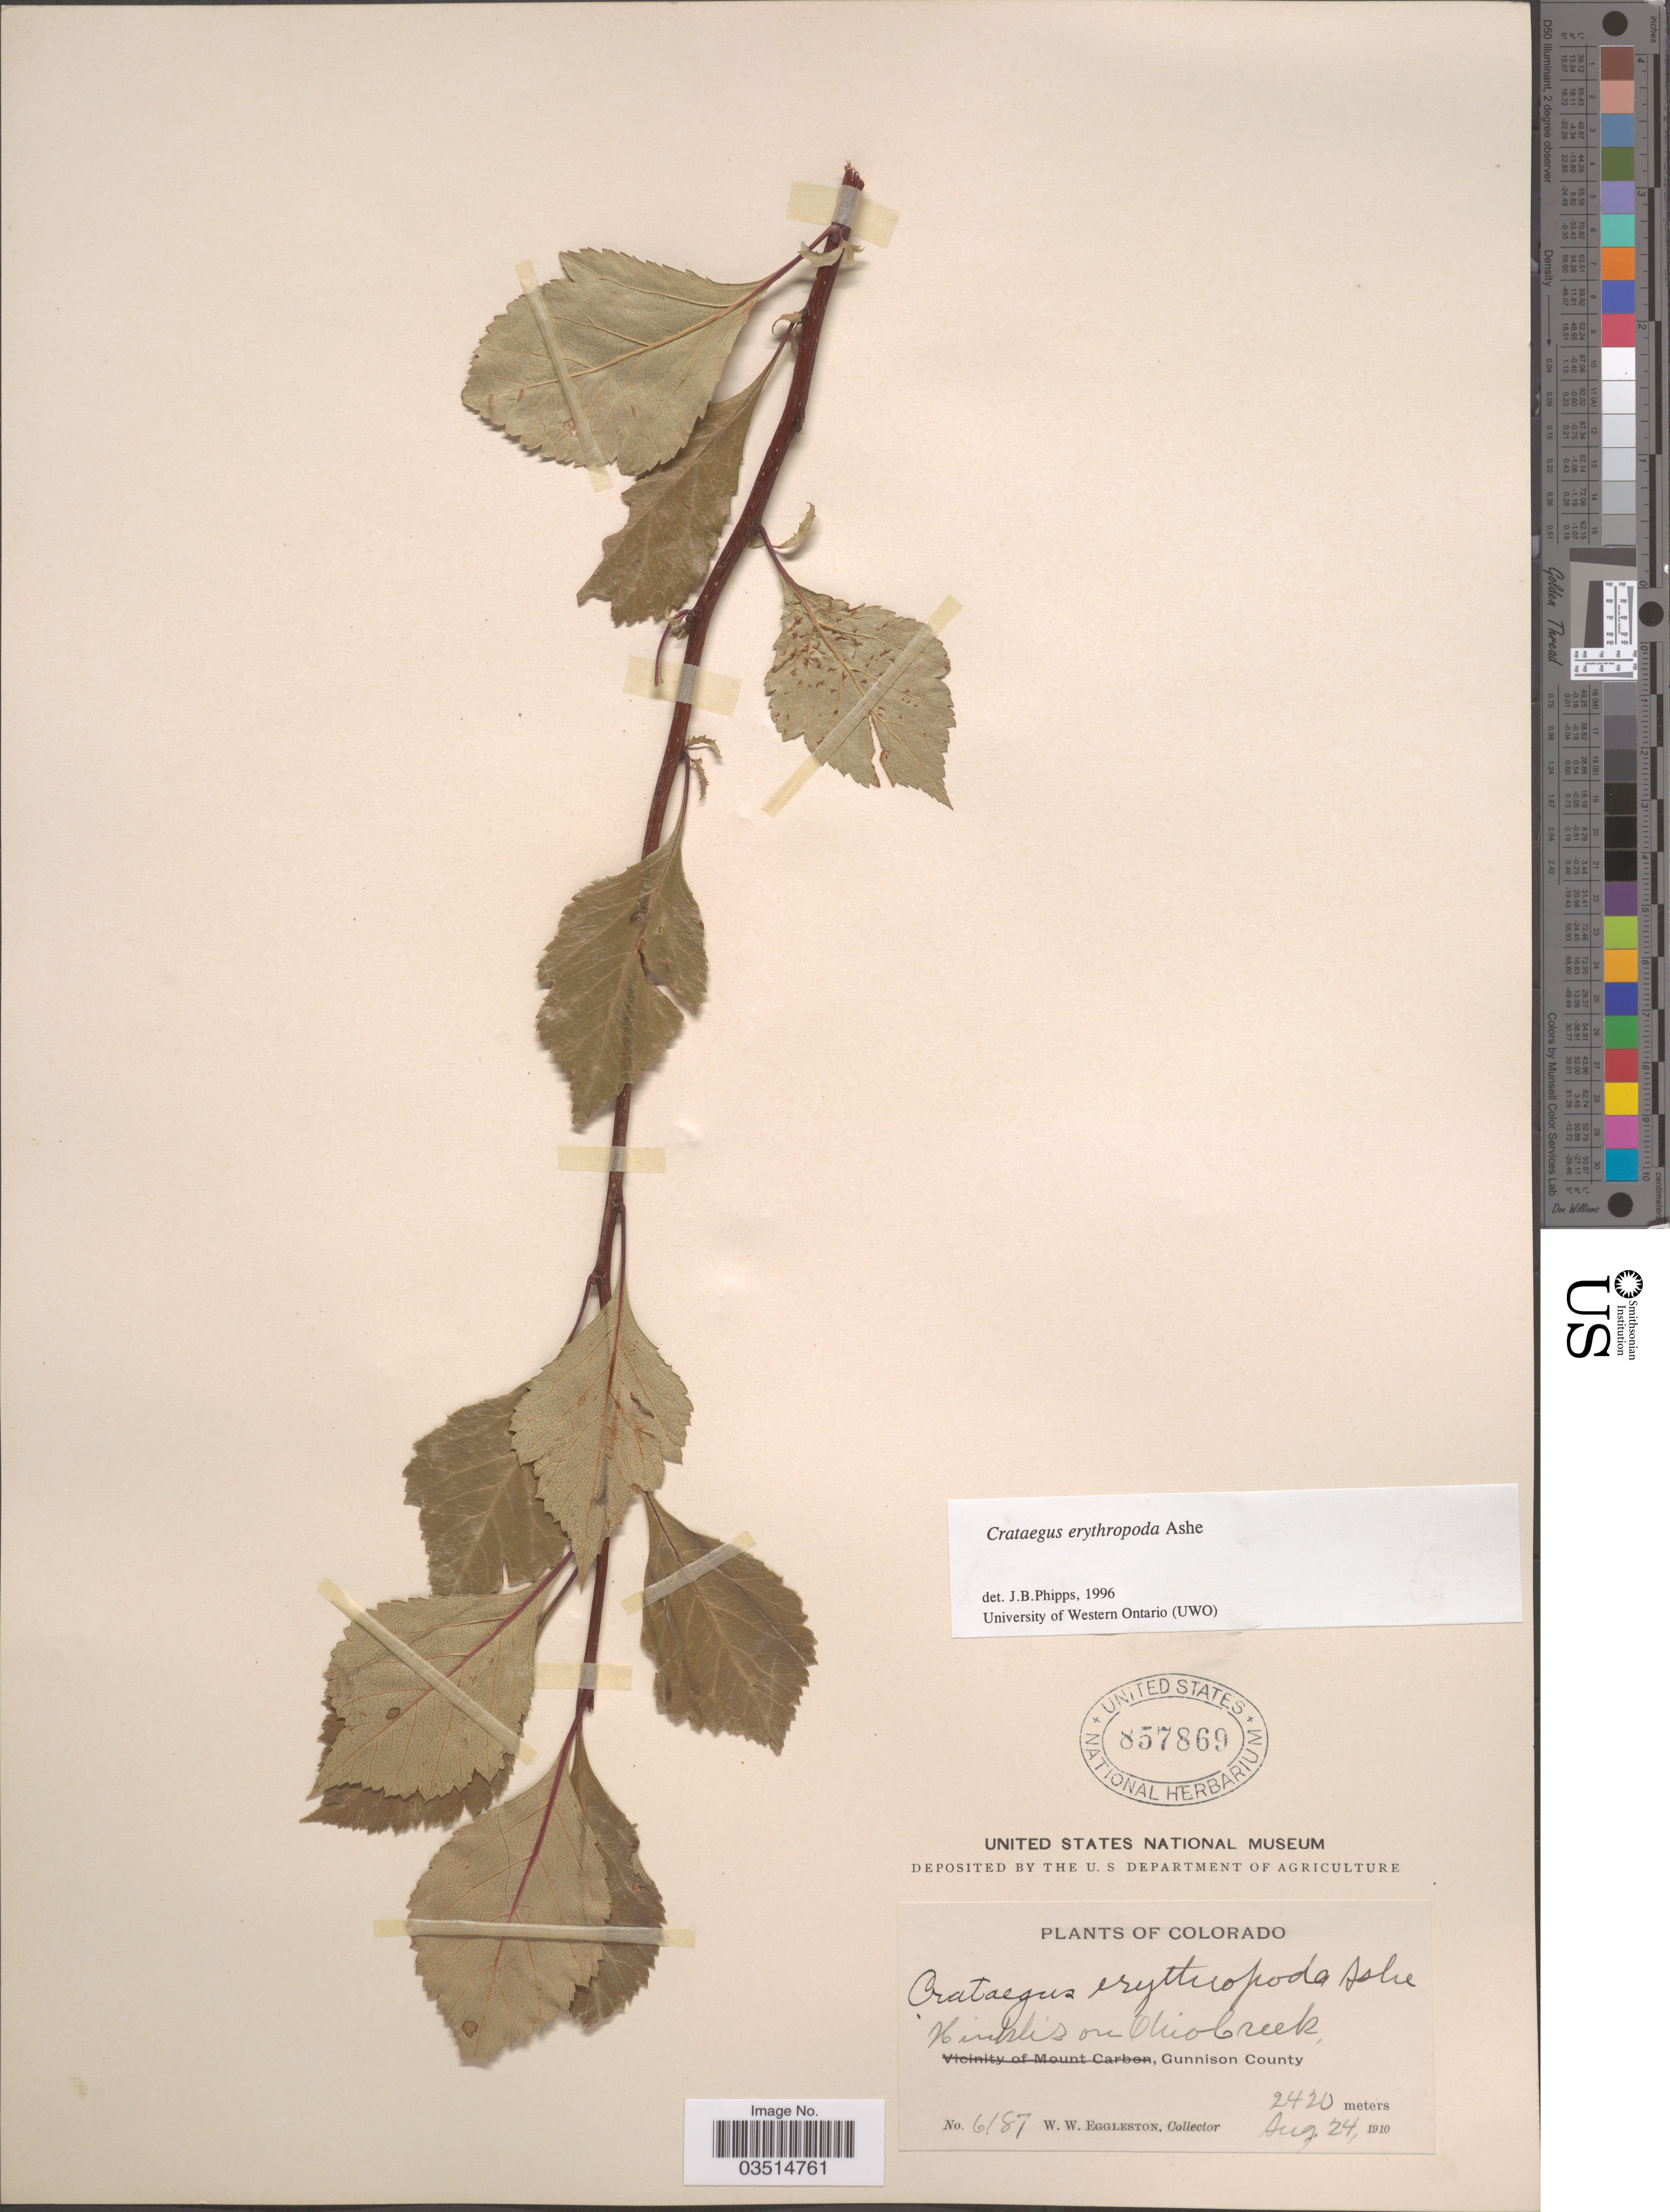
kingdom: Plantae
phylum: Tracheophyta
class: Magnoliopsida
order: Rosales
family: Rosaceae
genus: Crataegus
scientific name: Crataegus erythropoda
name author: Ashe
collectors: W. W. Eggleston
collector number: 6187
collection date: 1910-08-24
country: United States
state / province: Colorado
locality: Hinkle's on Ohio Creek, Gunnison County.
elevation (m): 2420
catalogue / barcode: US 857869